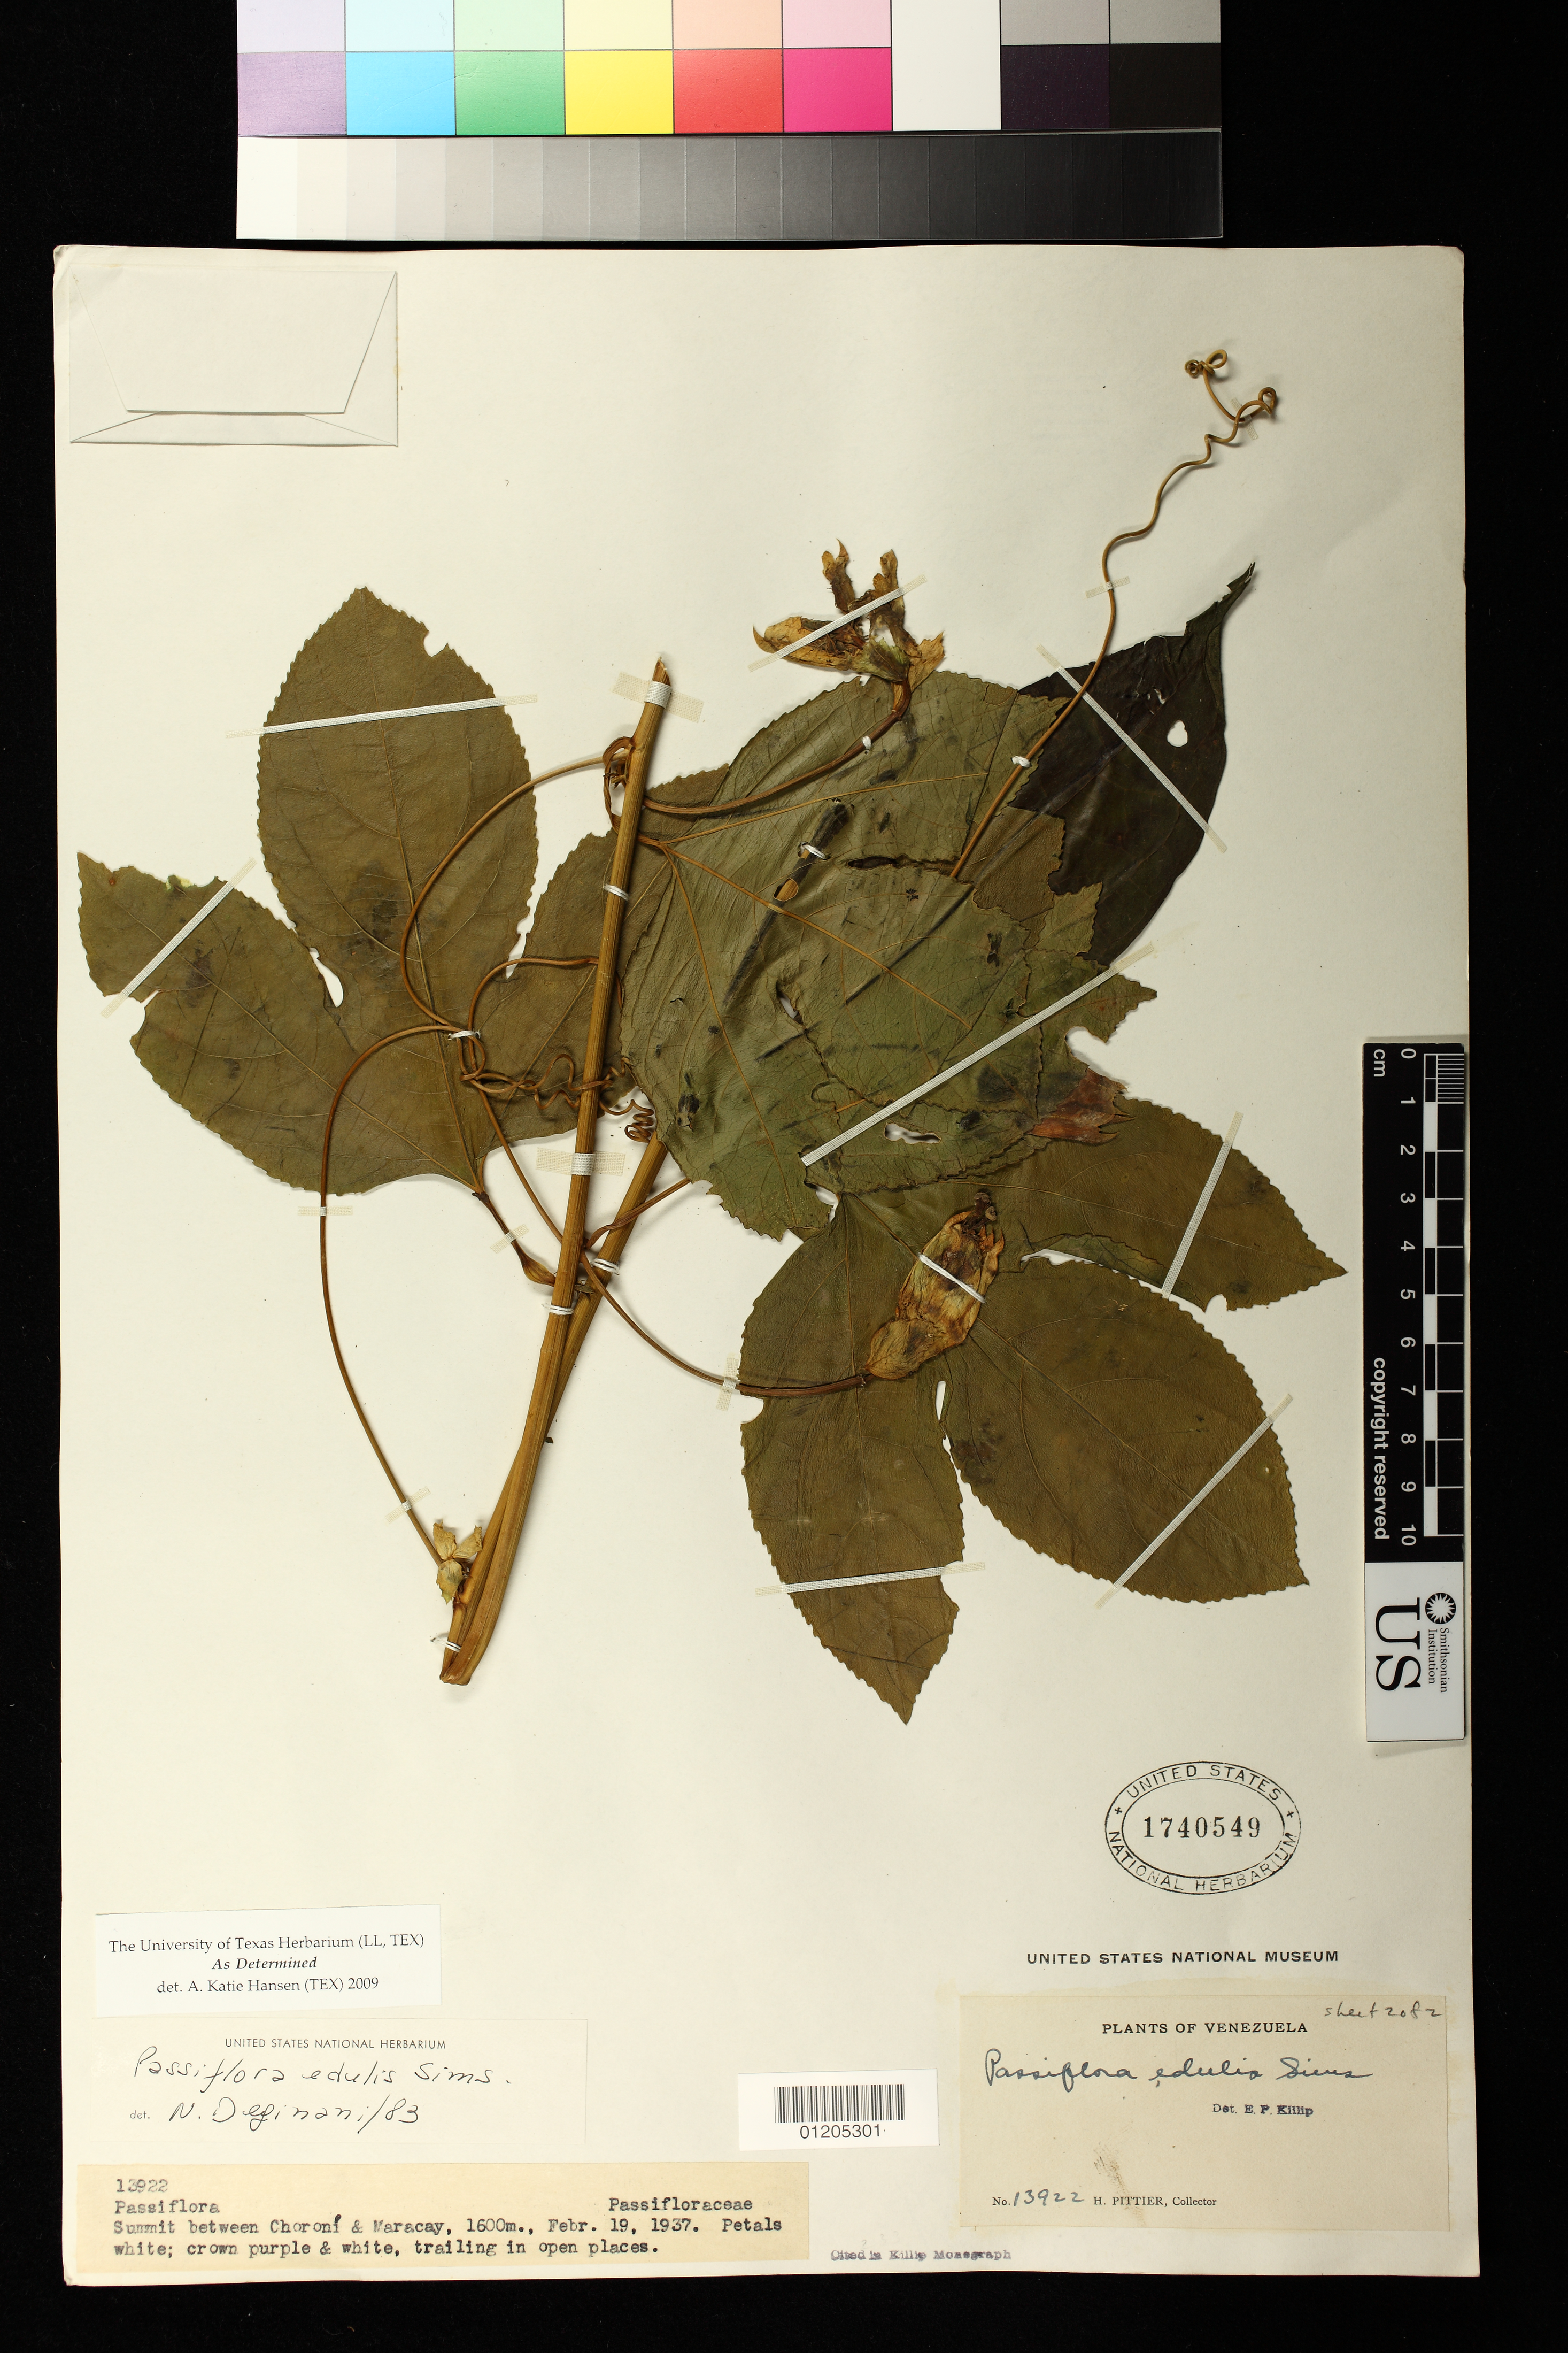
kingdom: Plantae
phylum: Tracheophyta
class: Magnoliopsida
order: Malpighiales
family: Passifloraceae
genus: Passiflora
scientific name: Passiflora edulis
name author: Sims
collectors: H. F. Pittier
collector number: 13922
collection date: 1937-02-19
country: Venezuela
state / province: Aragua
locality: Summit between Choroni & Maracay,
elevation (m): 1600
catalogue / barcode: US 1740549